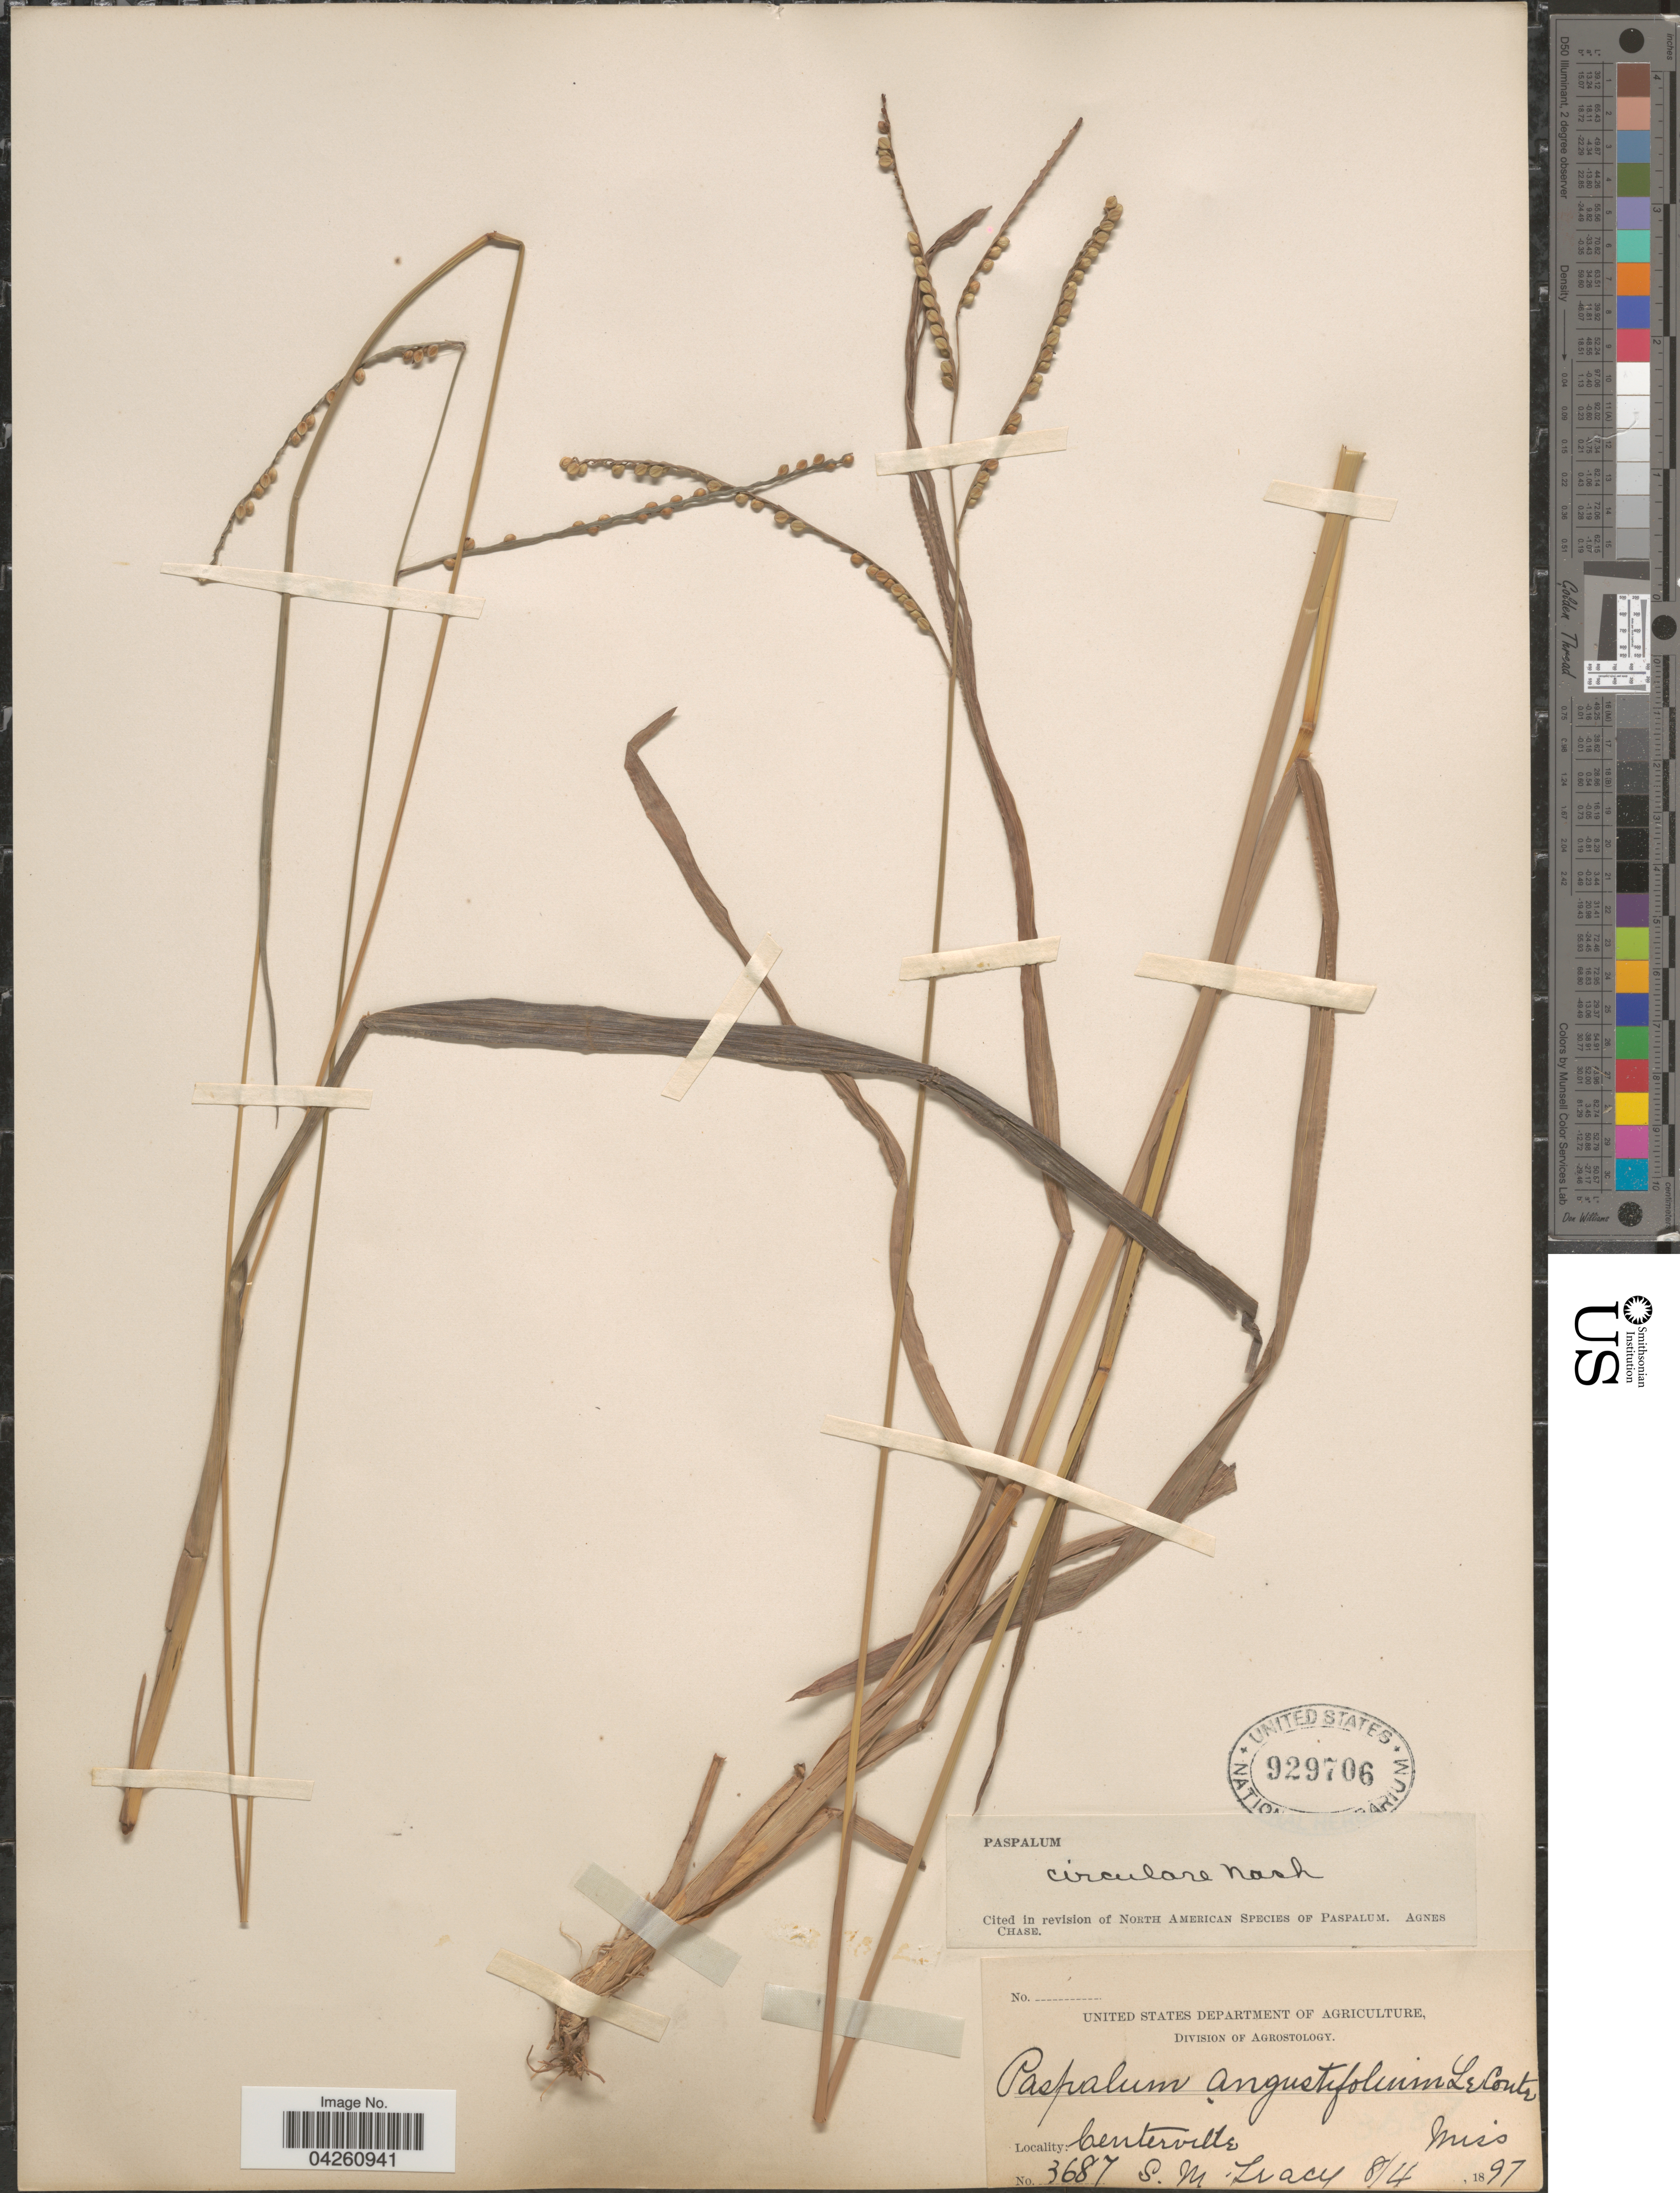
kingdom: Plantae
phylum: Tracheophyta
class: Liliopsida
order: Poales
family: Poaceae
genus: Paspalum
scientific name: Paspalum circulare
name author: Nash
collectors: S. M. Tracy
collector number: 3687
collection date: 1897-08-04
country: United States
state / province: Mississippi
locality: Centerville.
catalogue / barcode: US 929706